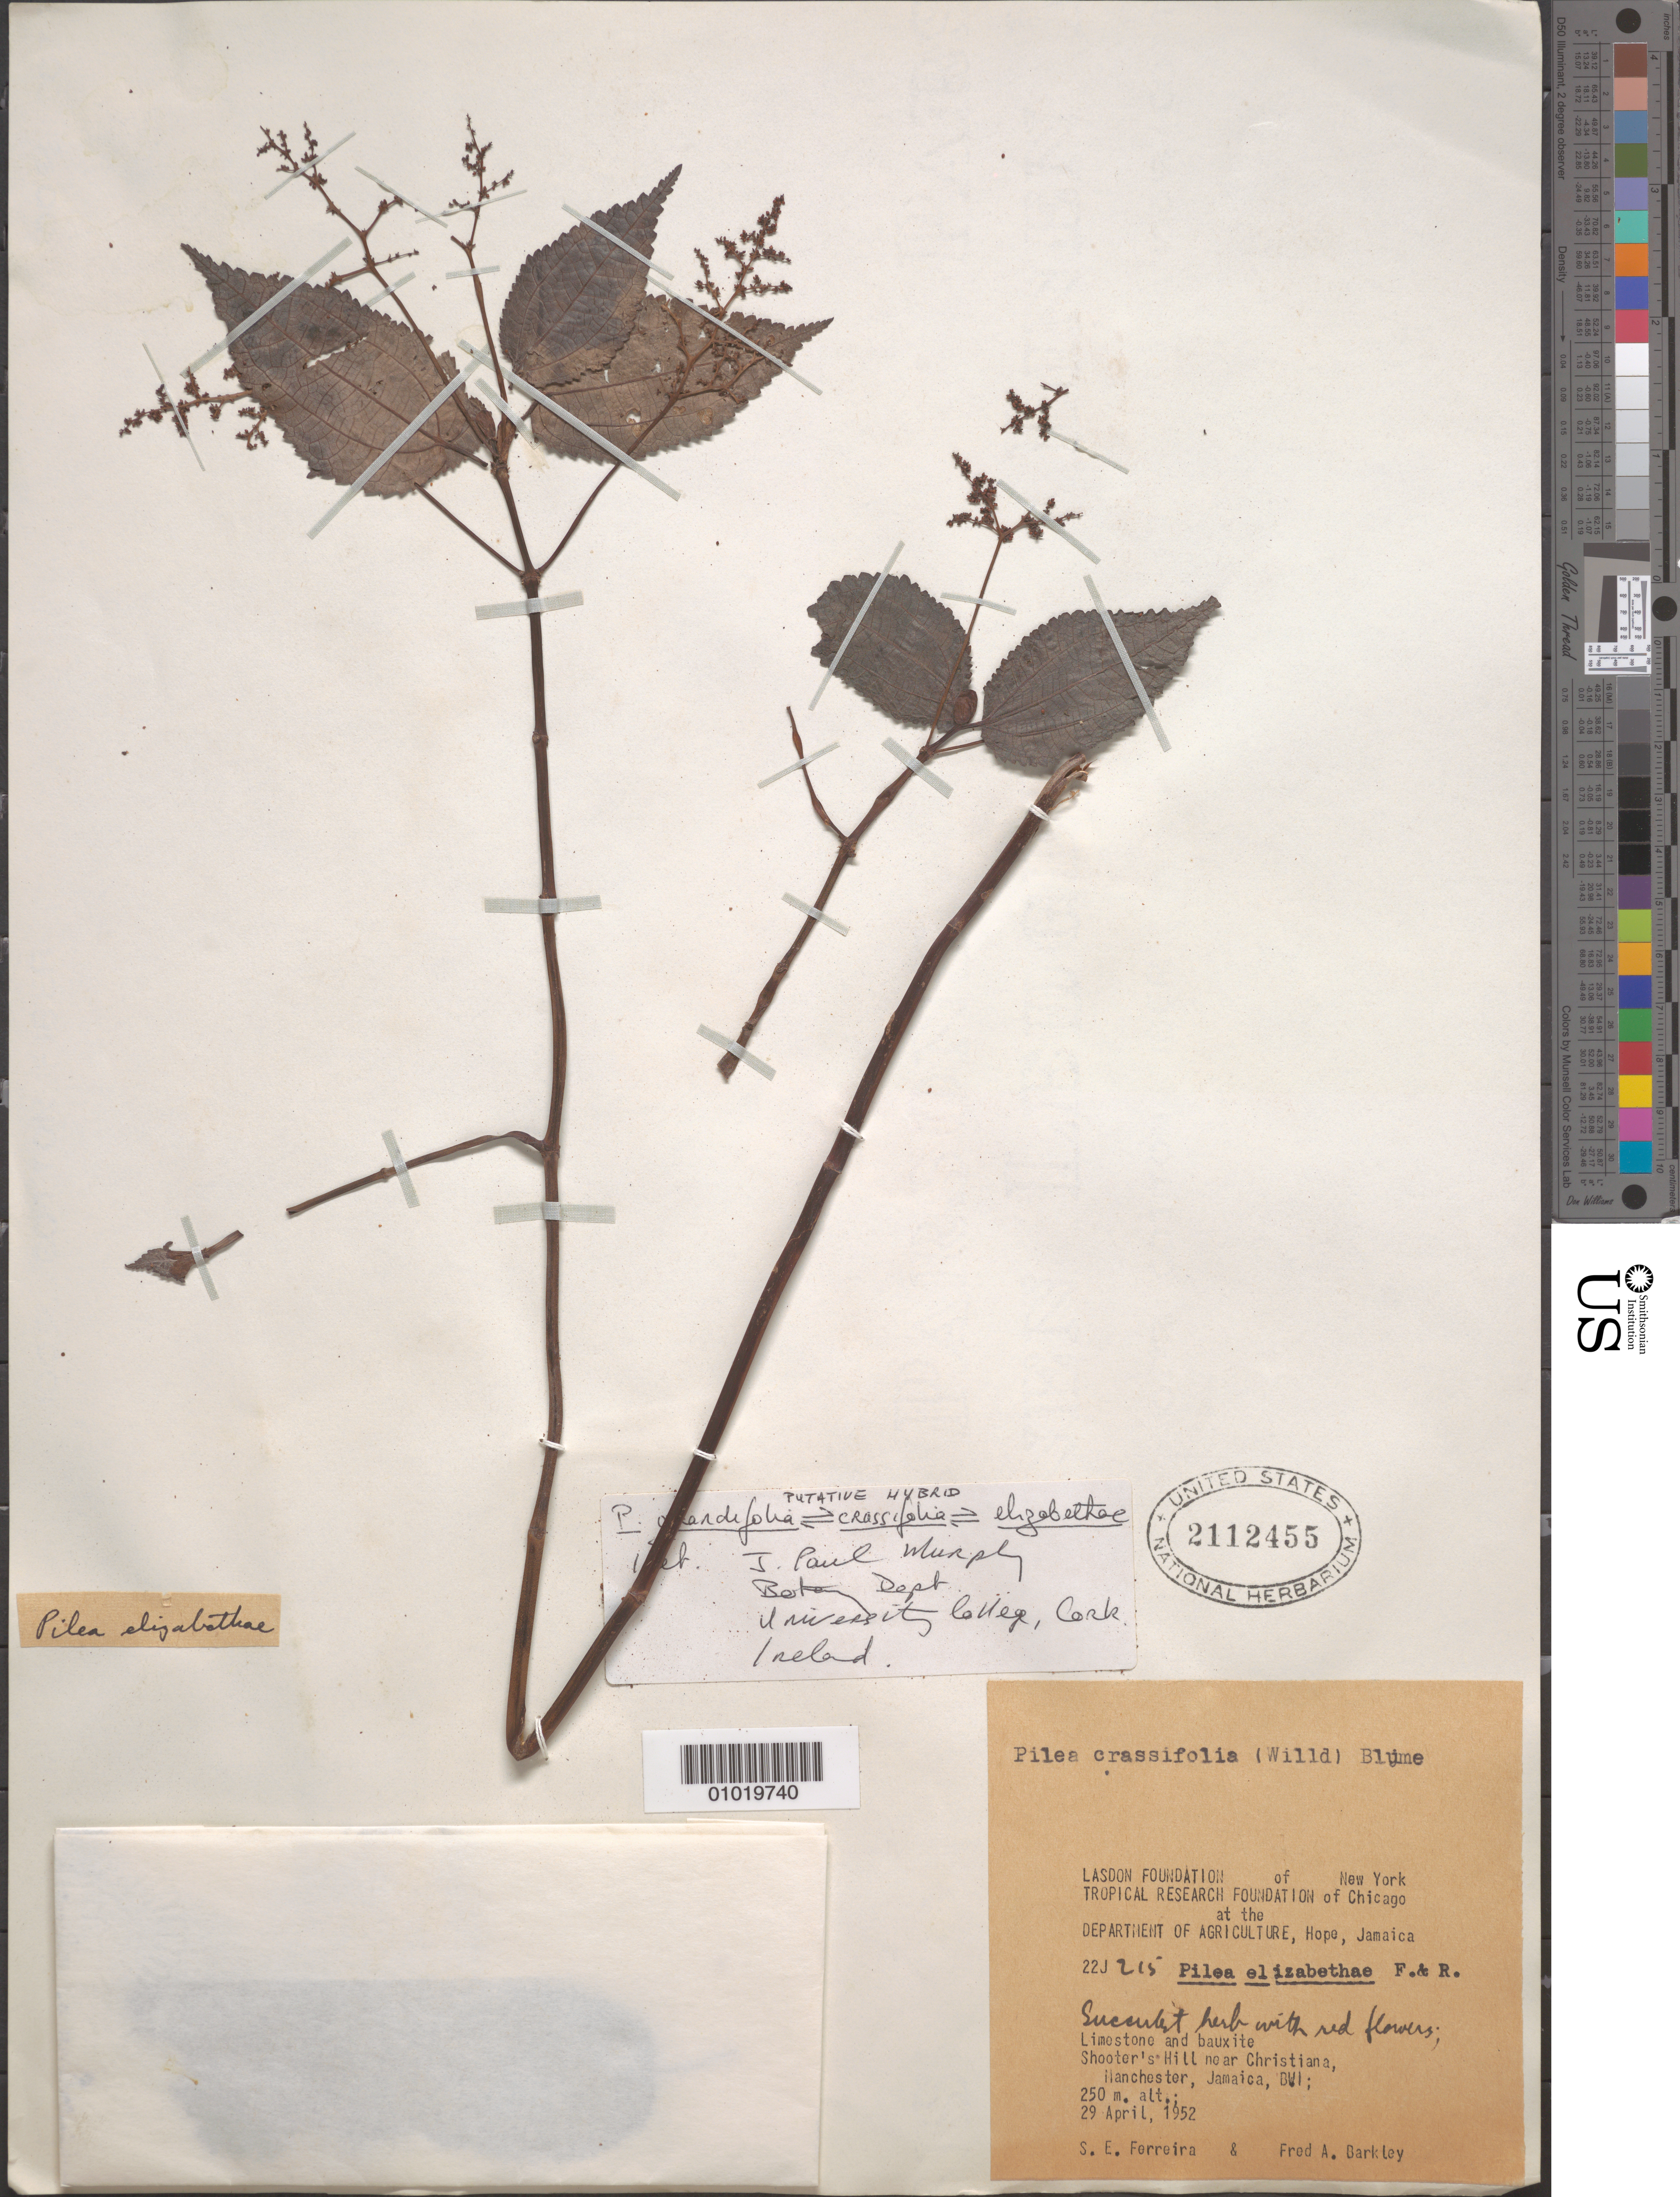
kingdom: Plantae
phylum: Tracheophyta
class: Magnoliopsida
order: Rosales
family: Urticaceae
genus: Pilea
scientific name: Pilea crassifolia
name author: (Willd.) Blume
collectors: S. Ferreira & F. A. Barkley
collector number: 215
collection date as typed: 29 Apr 1952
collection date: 1952-04-29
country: Jamaica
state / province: Manchester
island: Jamaica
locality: Shooter's Hill near Christiana, Manchester.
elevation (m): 250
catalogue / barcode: US 2112455